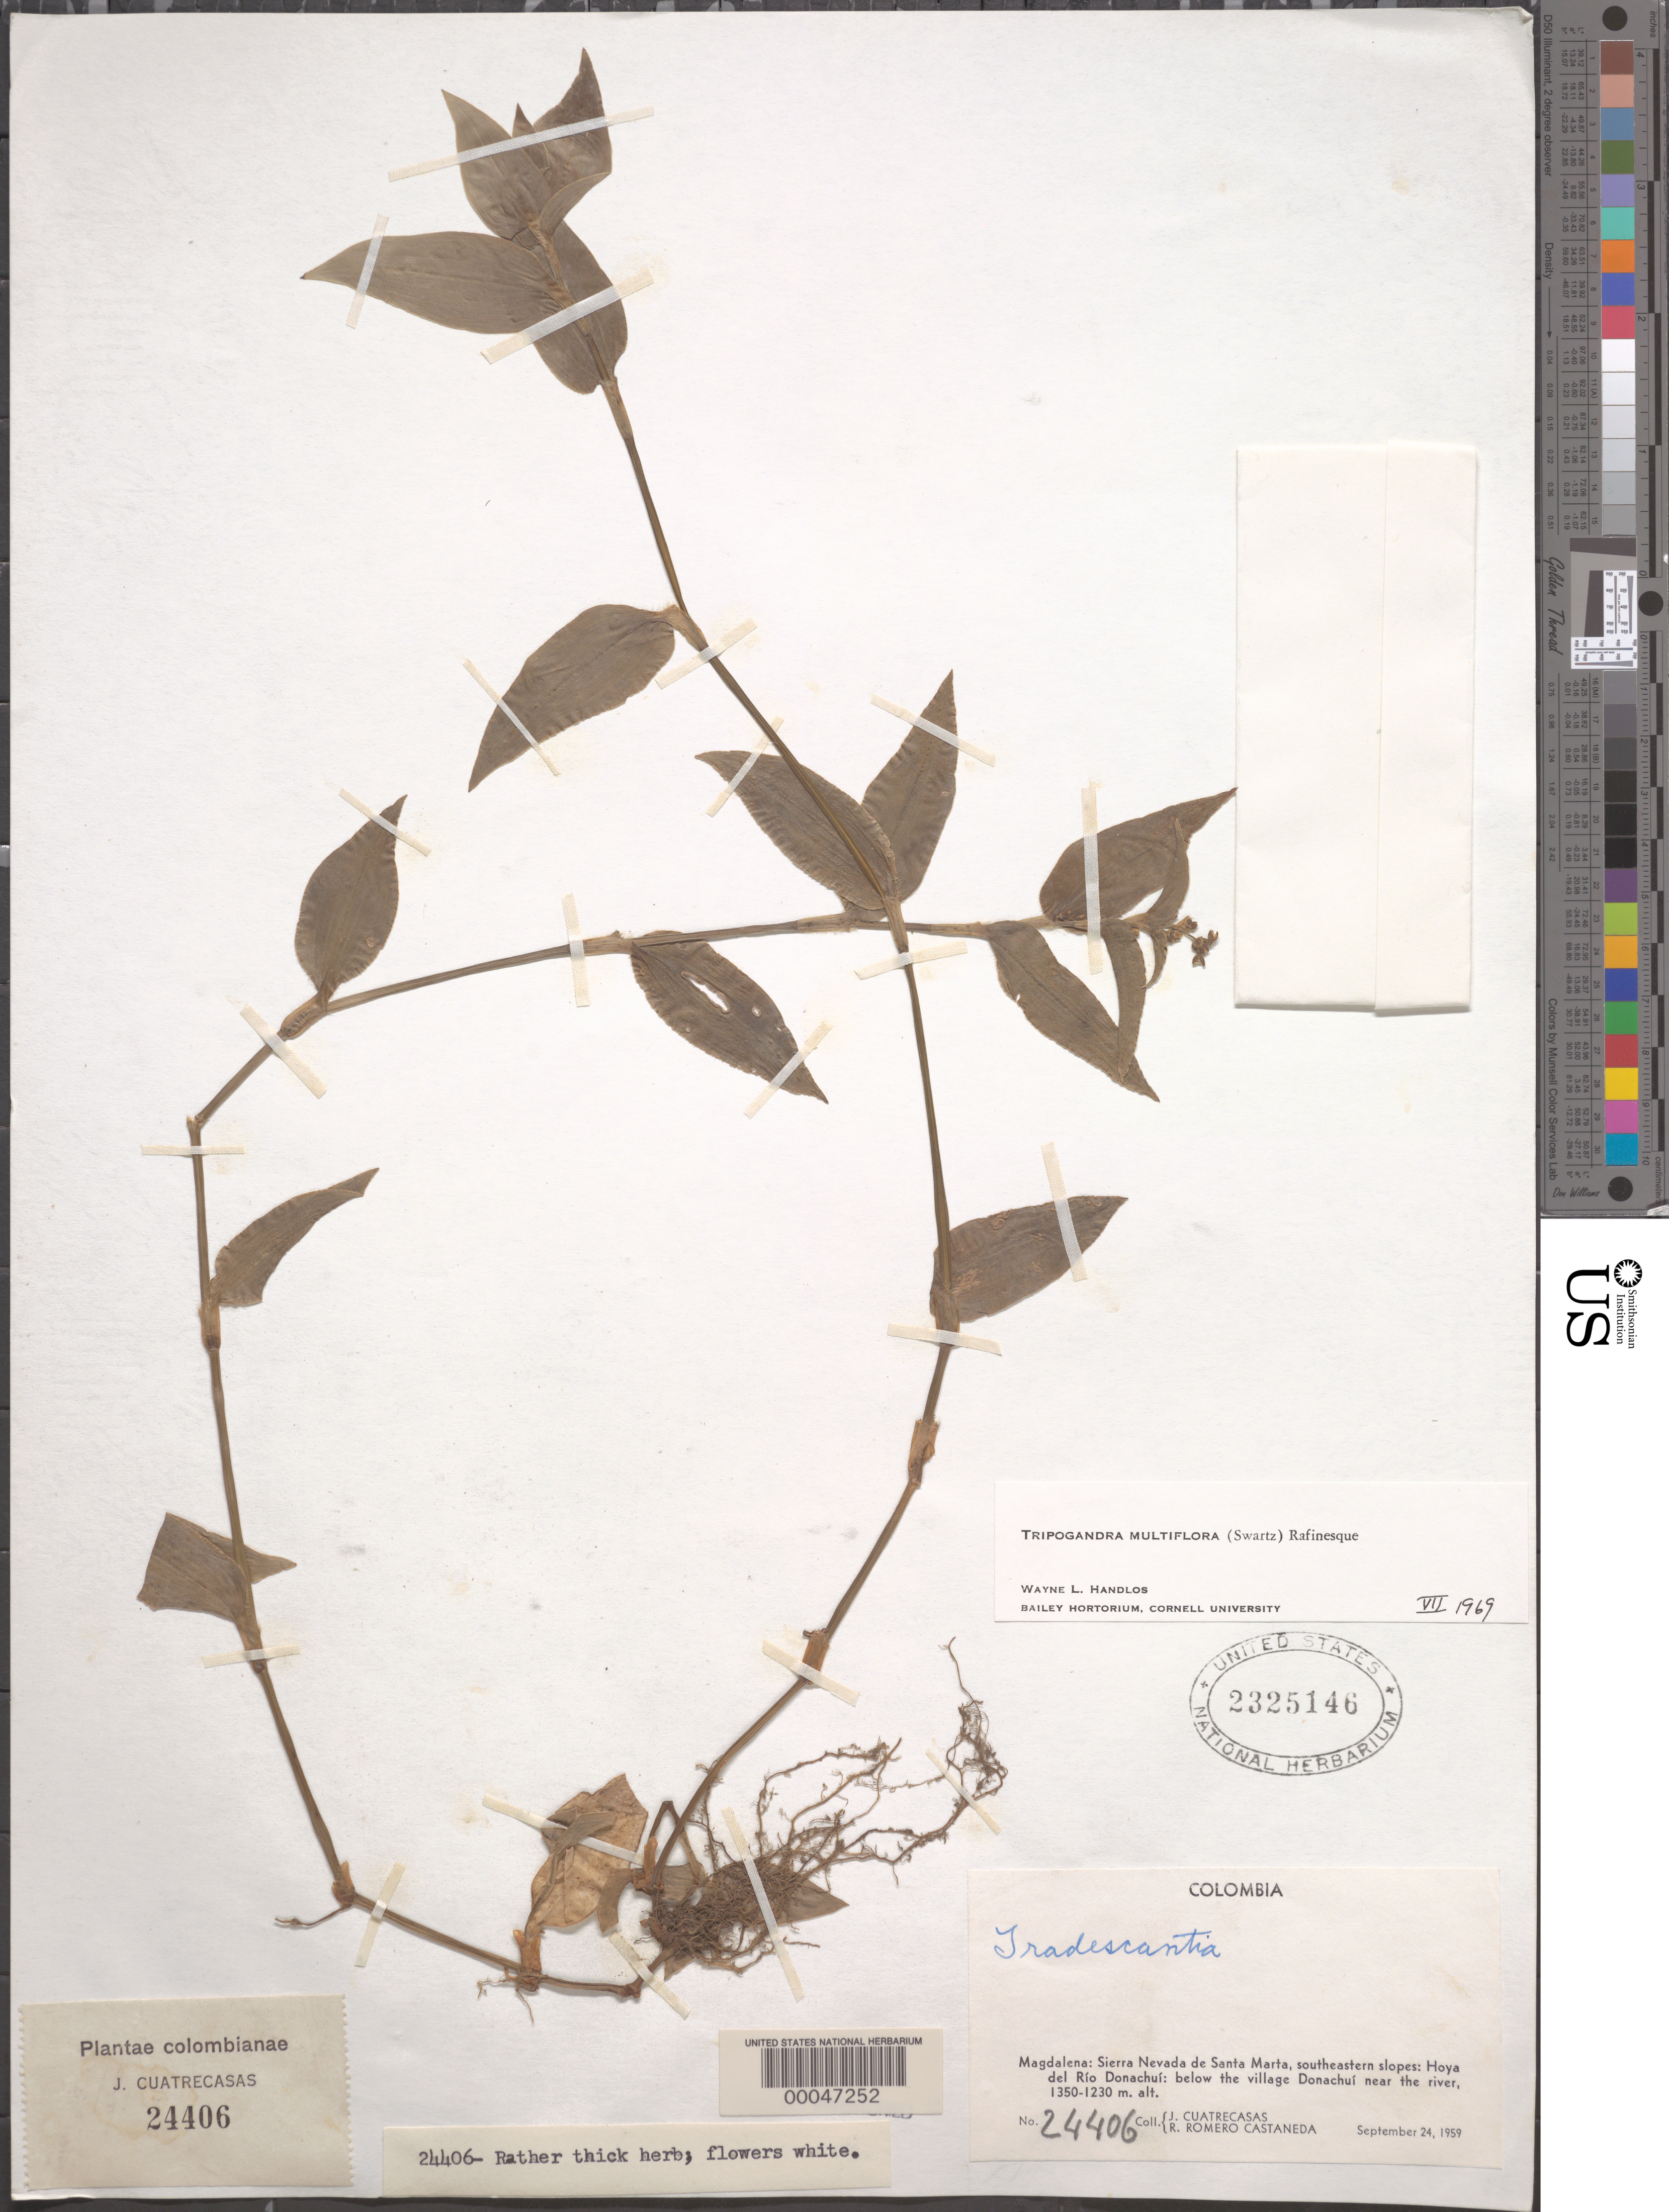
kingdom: Plantae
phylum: Tracheophyta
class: Liliopsida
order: Commelinales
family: Commelinaceae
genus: Tripogandra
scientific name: Tripogandra multiflora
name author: (Sw.) Raf.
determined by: Handlos, W. L.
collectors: J. Cuatrecasas & R. Romero Castañeda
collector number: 24406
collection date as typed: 24 Sep 1959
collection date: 1959-09-24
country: Colombia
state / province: Magdalena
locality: Sierra Nevada de Santa Maria, Rio Donachui below Donachui Village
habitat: Slopes near river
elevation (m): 1230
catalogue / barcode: US 2325146